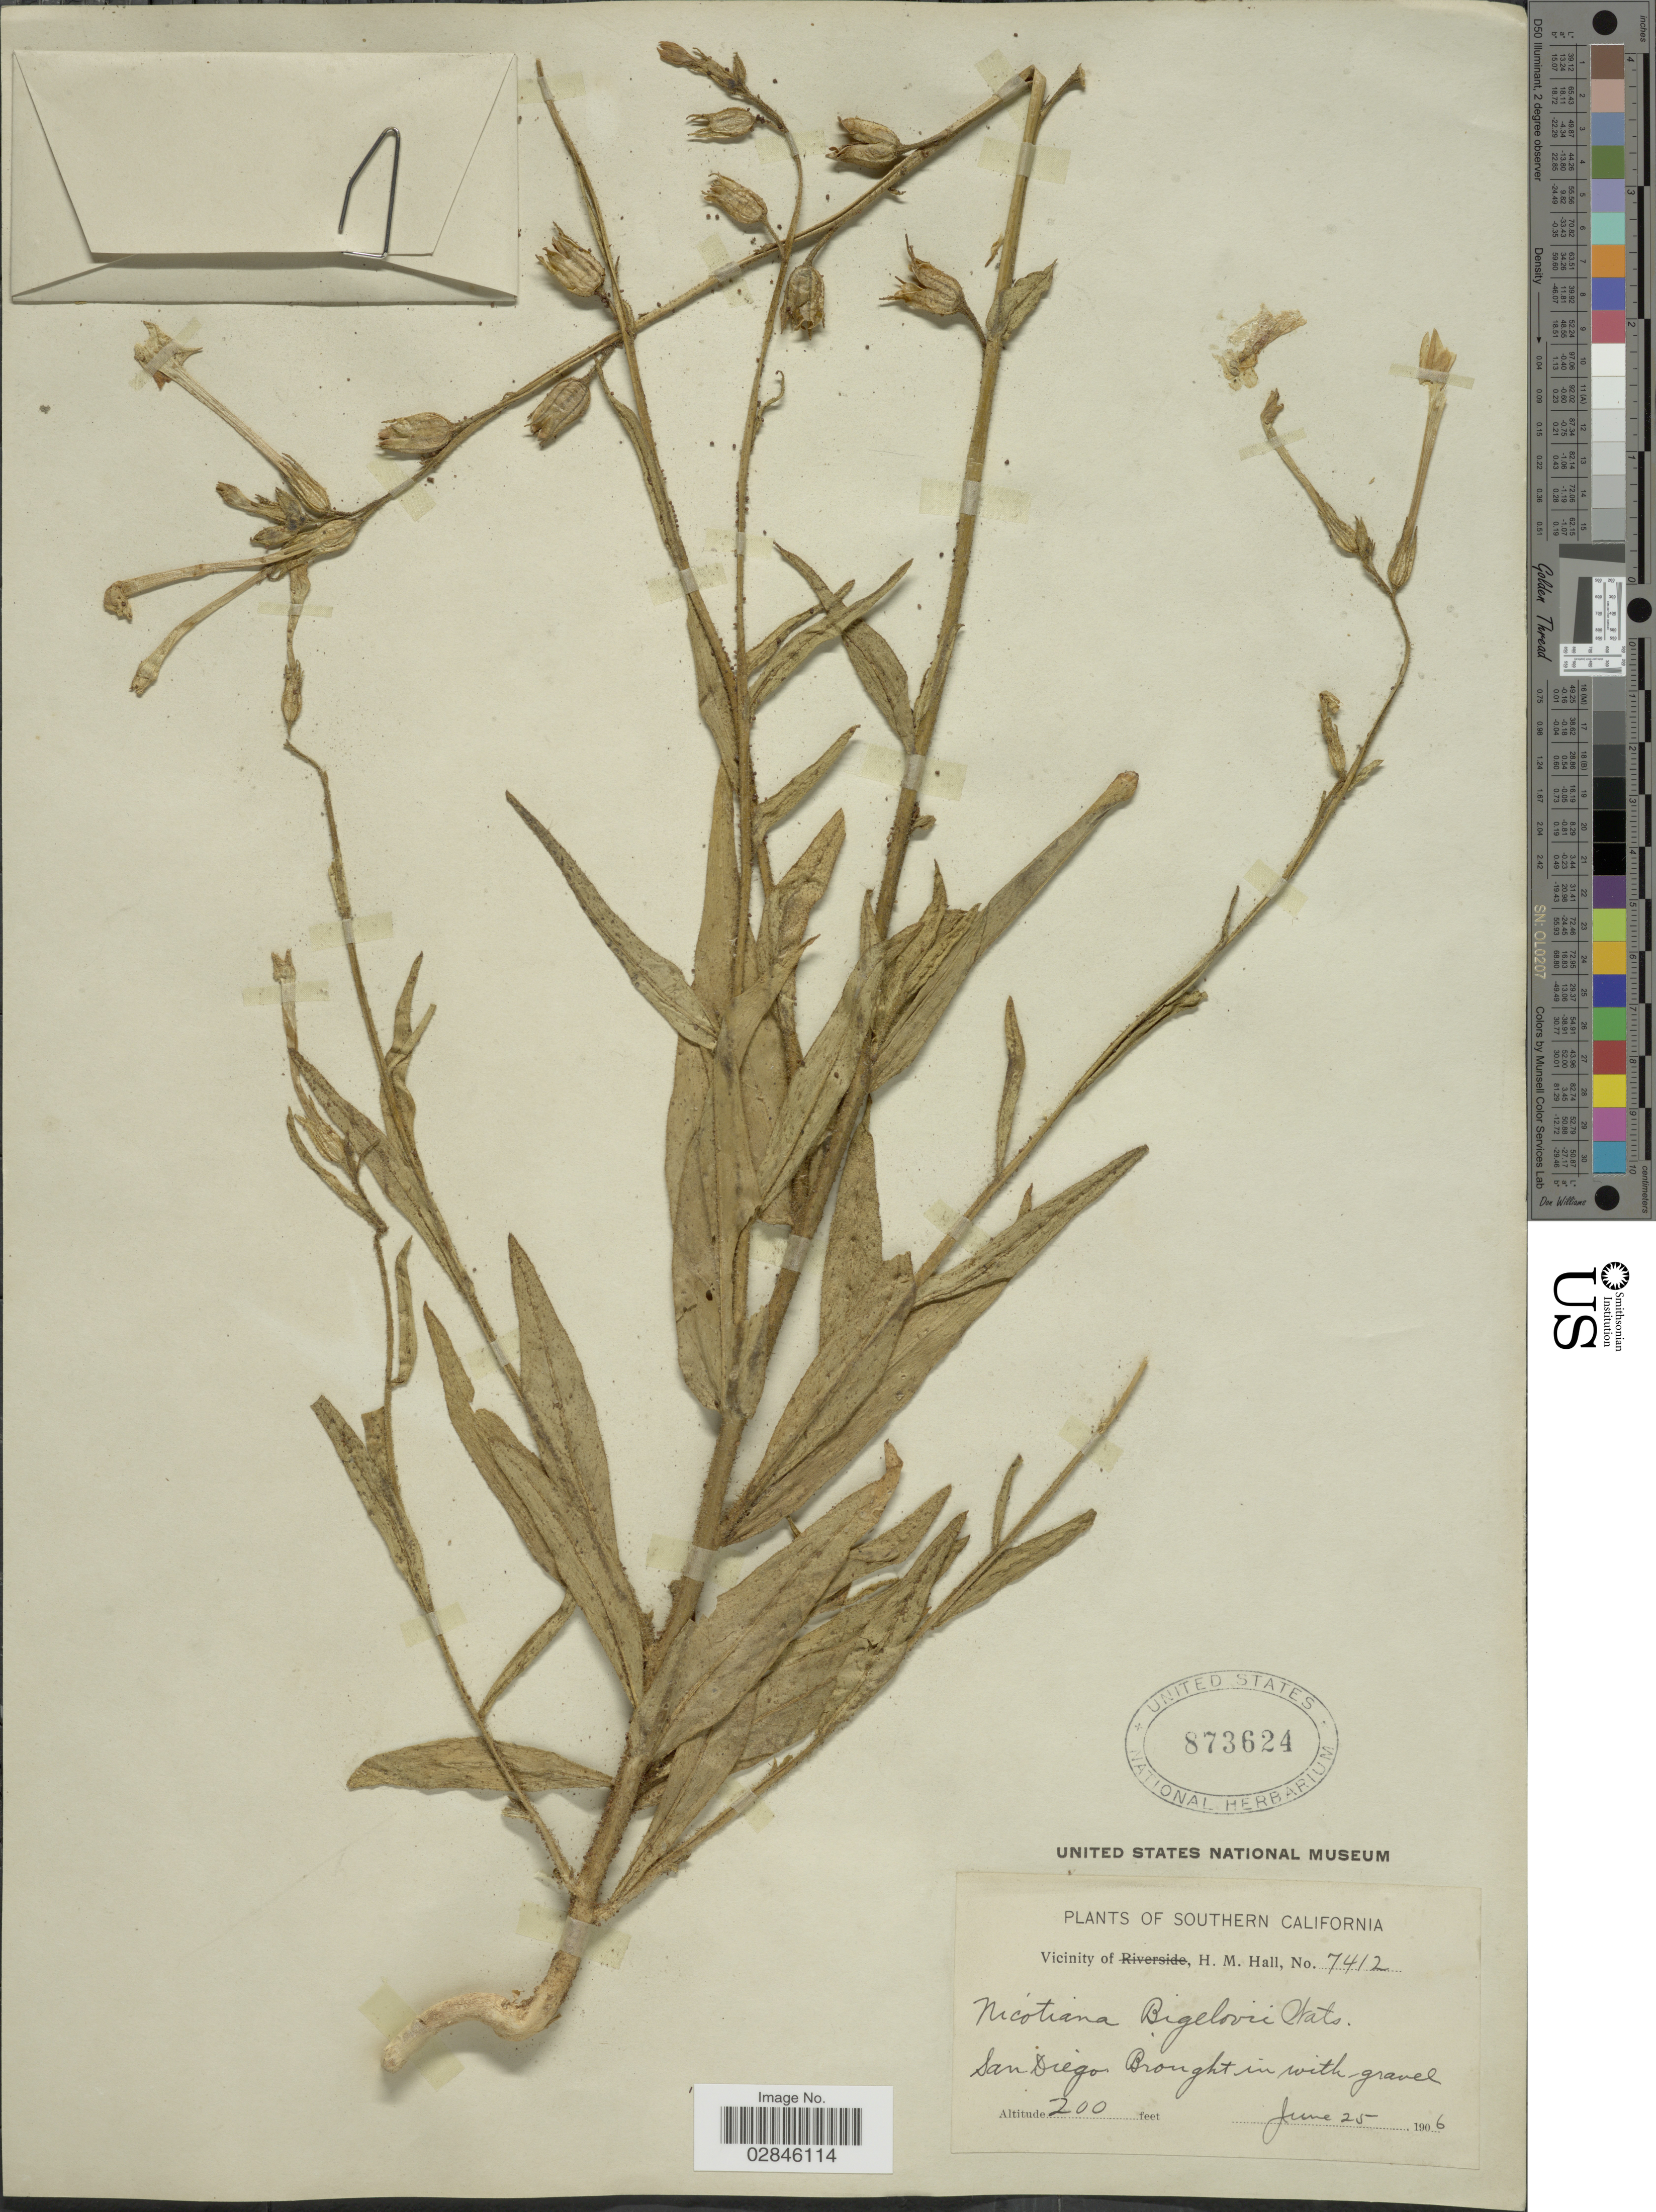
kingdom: Plantae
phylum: Tracheophyta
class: Magnoliopsida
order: Solanales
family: Solanaceae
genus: Nicotiana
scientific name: Nicotiana bigelovii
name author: S. Watson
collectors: H. M. Hall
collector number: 7412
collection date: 1906-06-25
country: United States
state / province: California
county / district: San Diego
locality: Southern California. San Diego.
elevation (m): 61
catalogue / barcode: US 873624